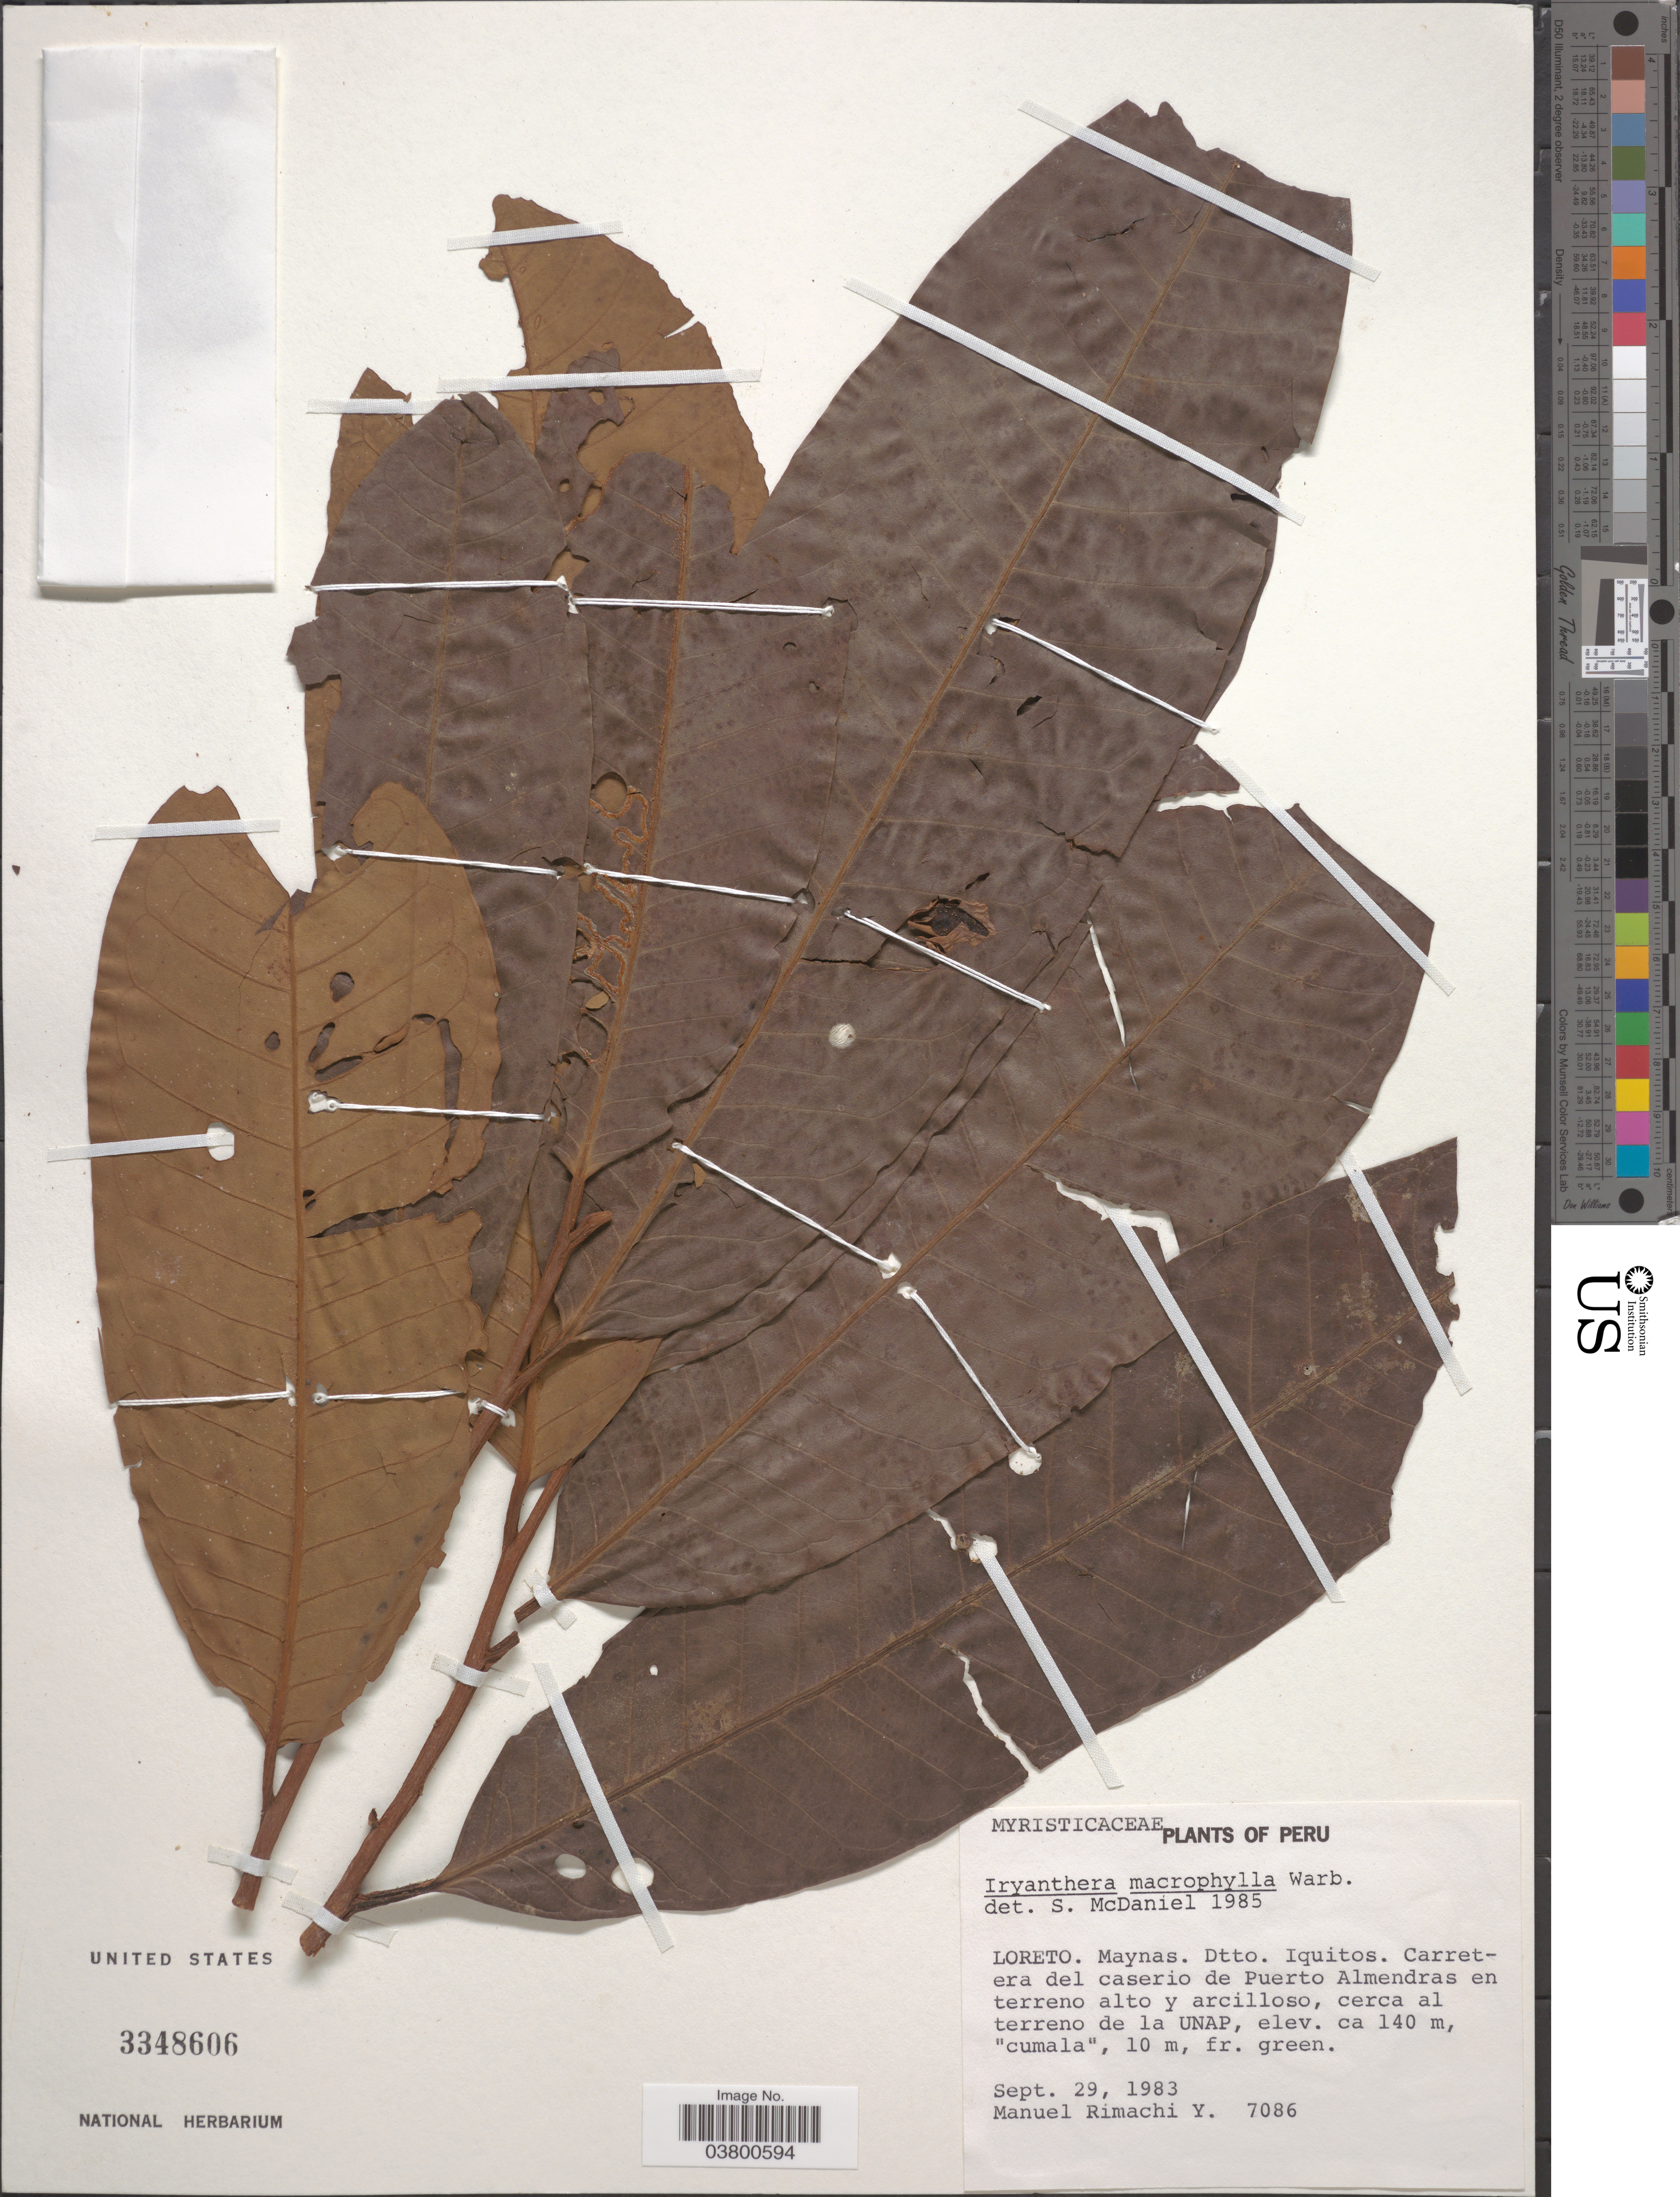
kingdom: Plantae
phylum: Tracheophyta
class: Magnoliopsida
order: Magnoliales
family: Myristicaceae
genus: Iryanthera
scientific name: Iryanthera macrophylla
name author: (Benth.) Warb.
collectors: M. Rimachi Y.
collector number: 7086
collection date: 1983-09-29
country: Peru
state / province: Loreto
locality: Maynas. Dtto. Iquitos. Carretera del caserio de Puerto Almendras en terreno alto y arcilloso, cerca al terreno de la UNAP.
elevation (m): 140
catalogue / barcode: US 3348606